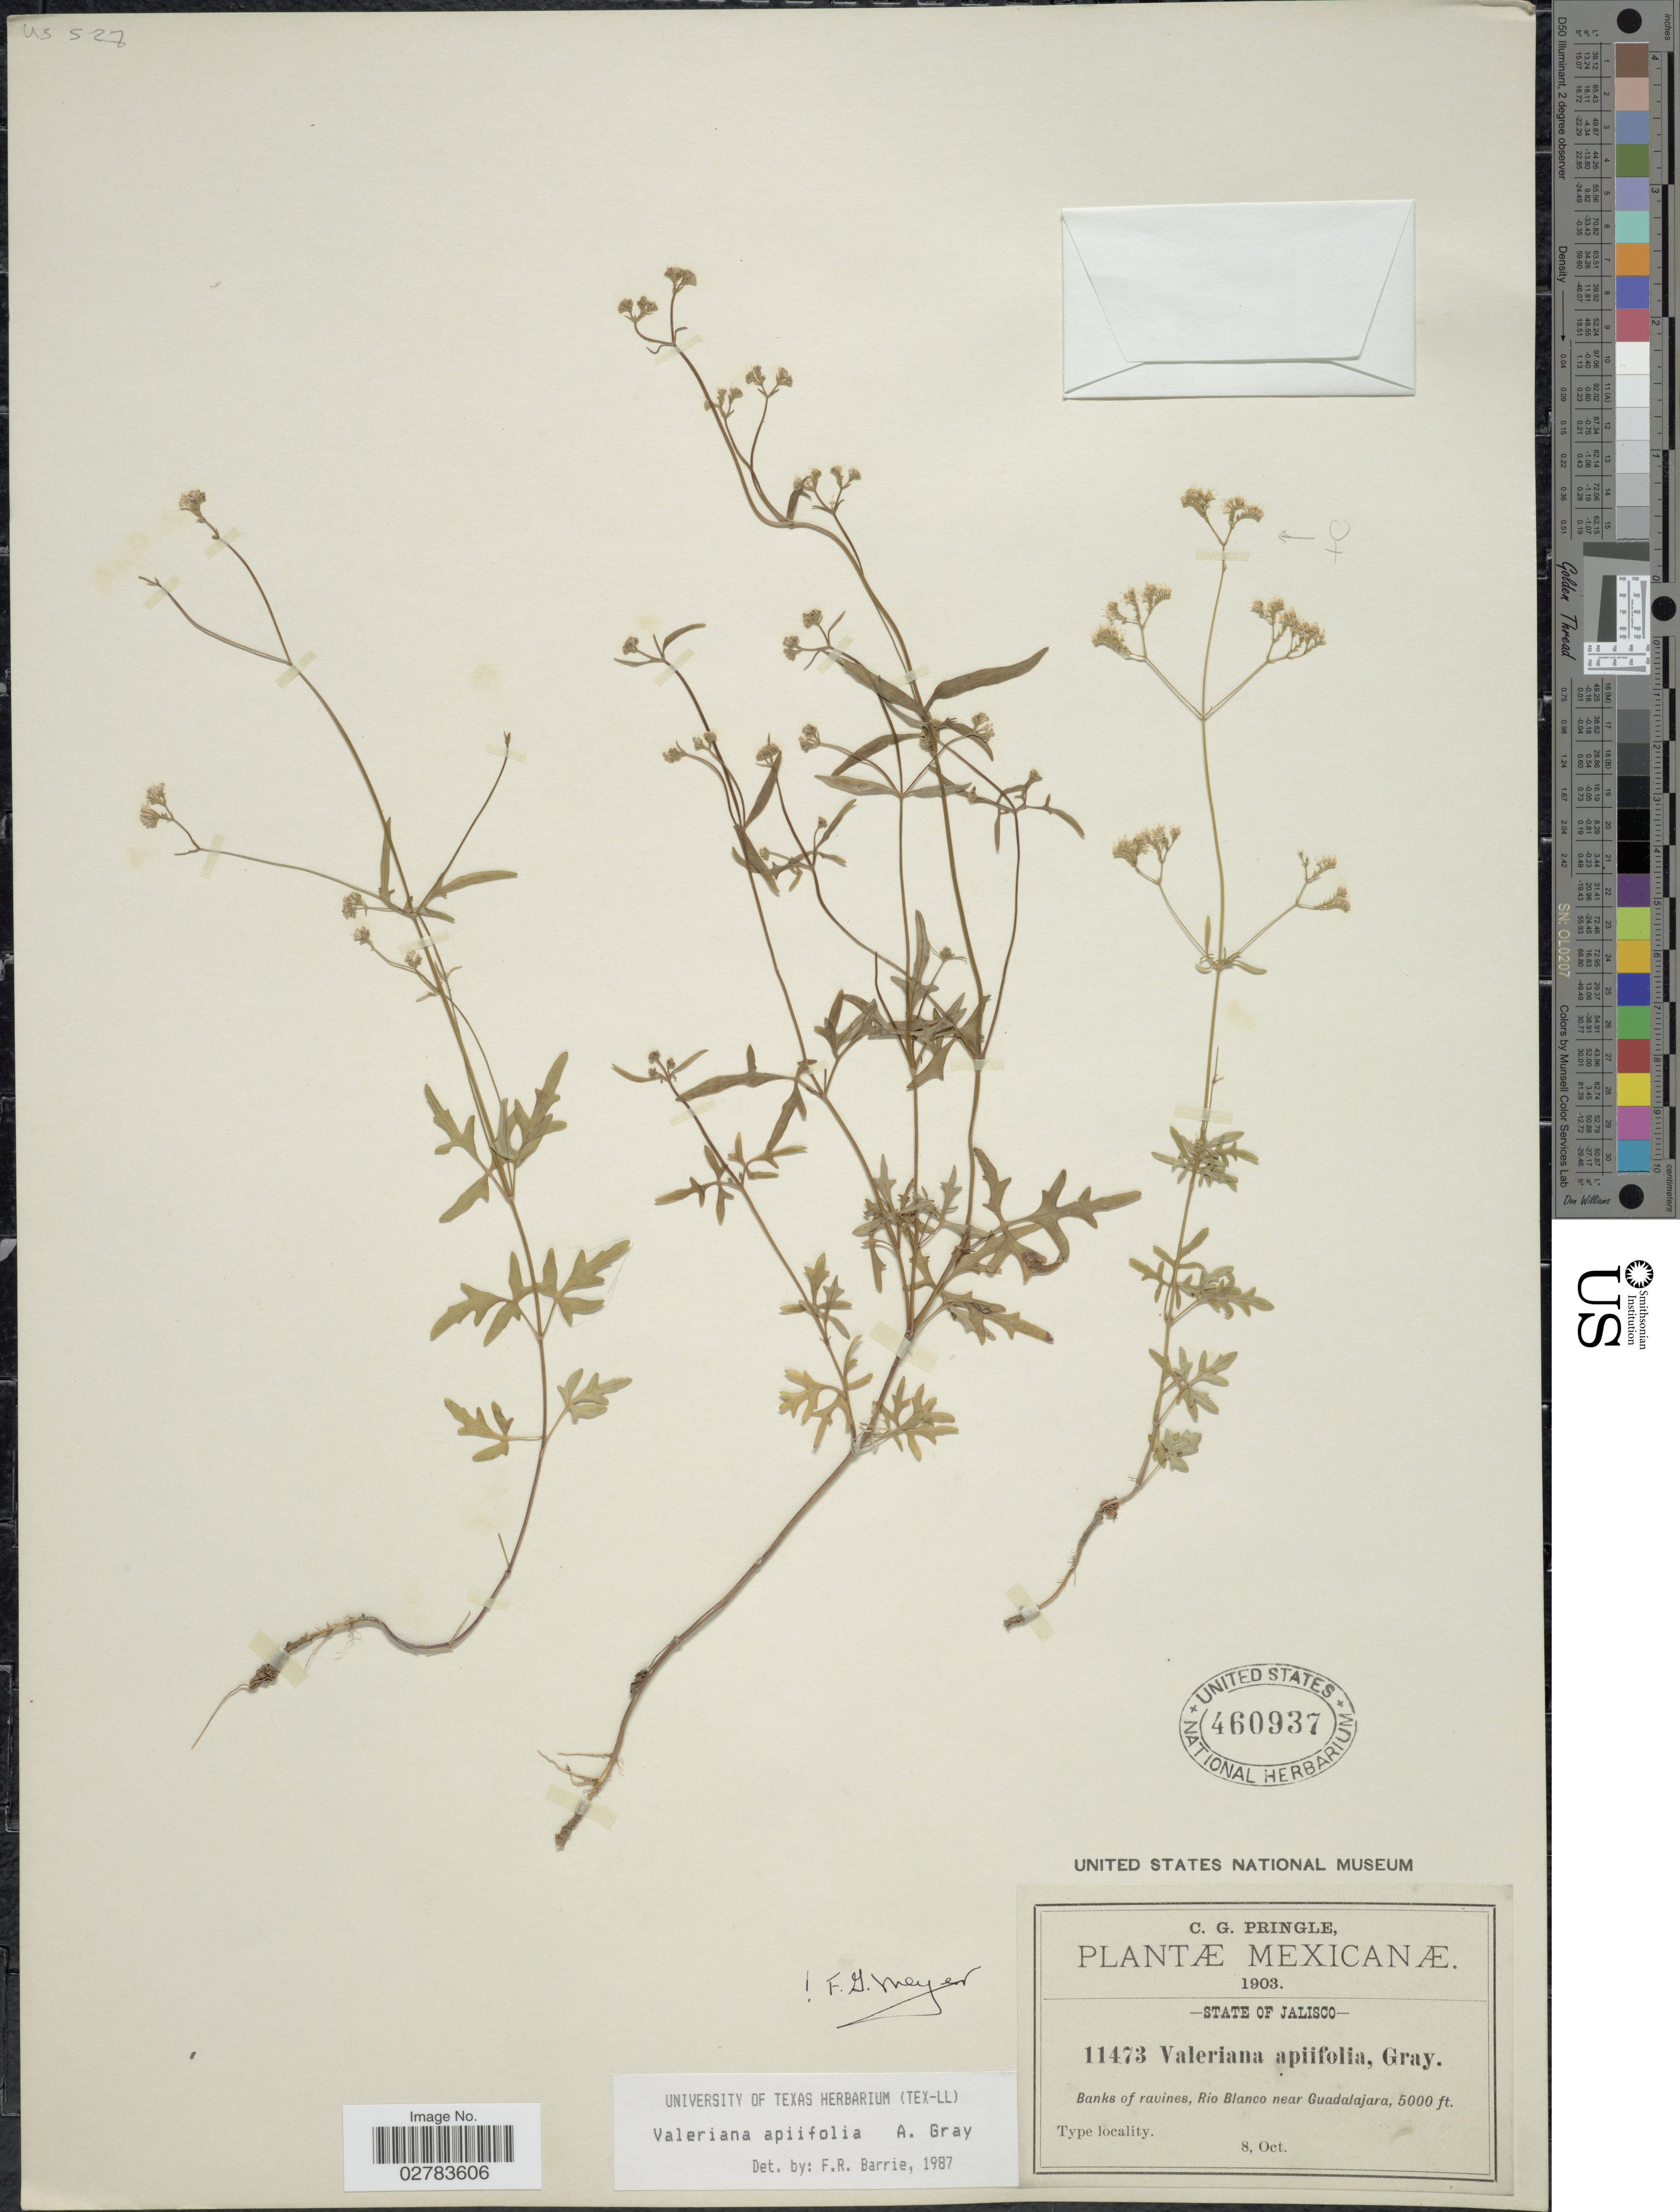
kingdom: Plantae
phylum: Tracheophyta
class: Magnoliopsida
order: Dipsacales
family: Caprifoliaceae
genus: Valeriana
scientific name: Valeriana apiifolia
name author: A. Gray ex S. Watson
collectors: C. G. Pringle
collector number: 11473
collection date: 1903-10-08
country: Mexico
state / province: Jalisco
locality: Banks of ravines, Rio Blanco near Guadalajara.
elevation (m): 1524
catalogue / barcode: US 460937